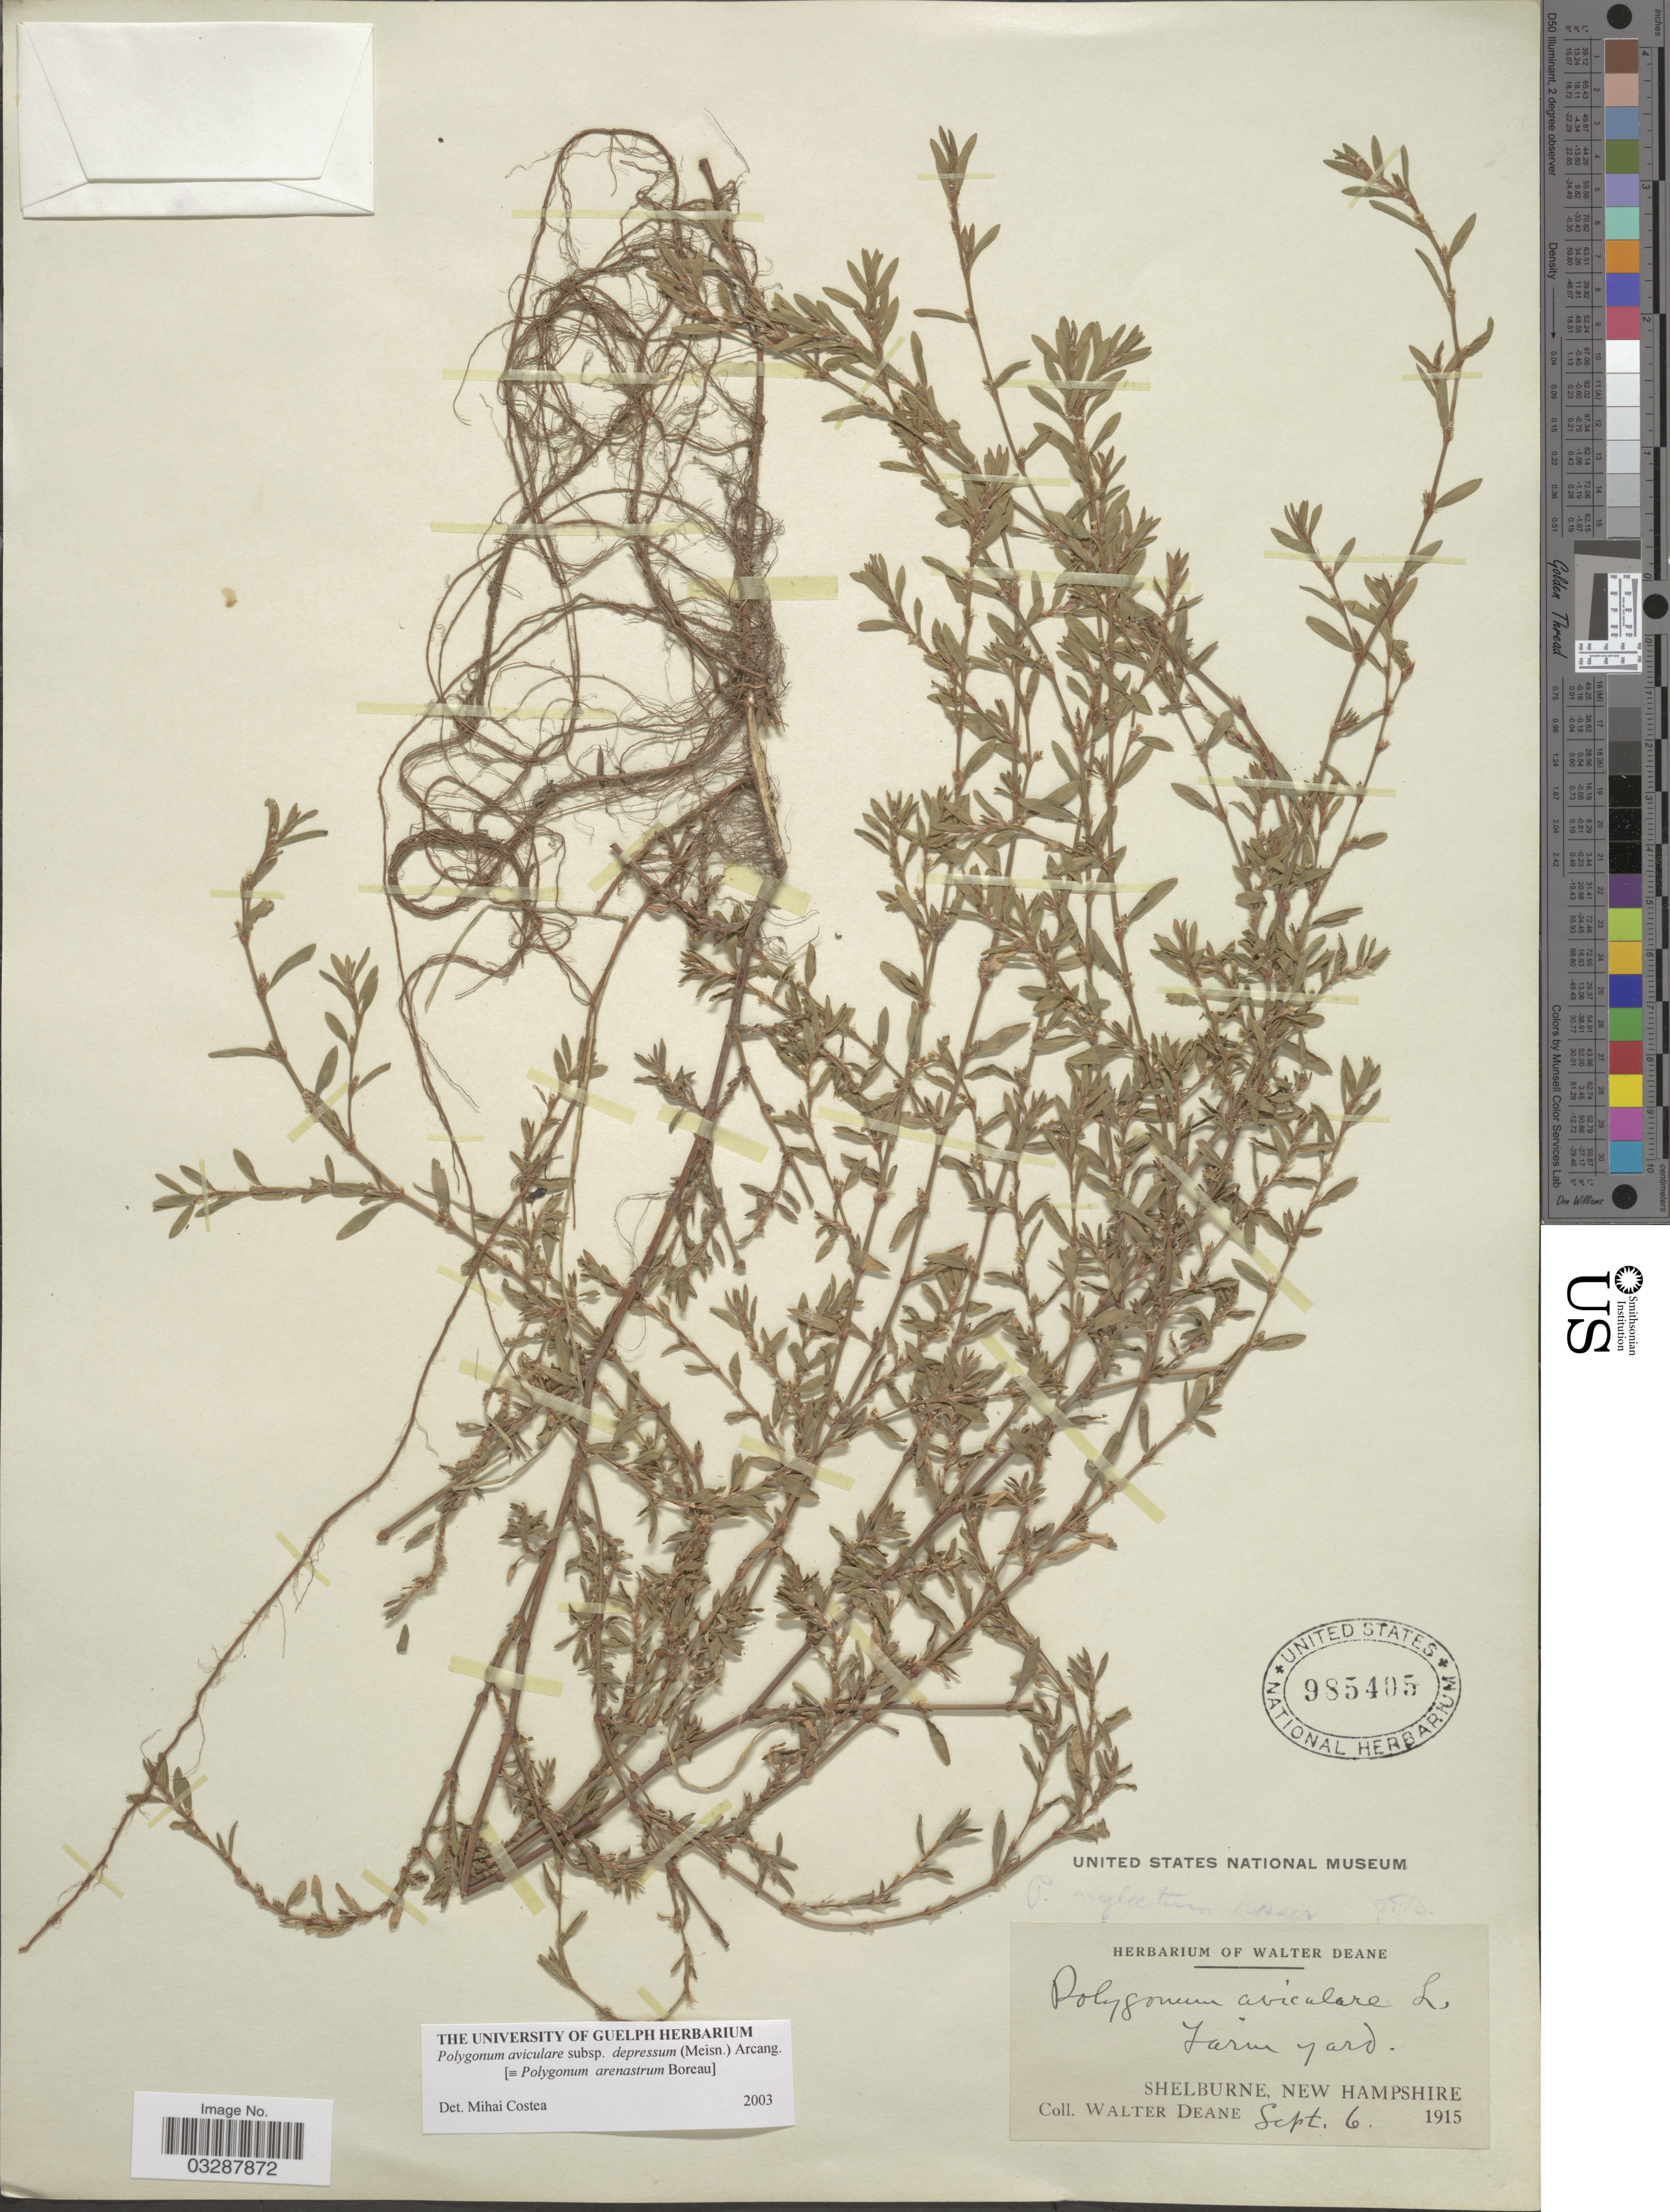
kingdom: Plantae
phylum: Tracheophyta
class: Magnoliopsida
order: Caryophyllales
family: Polygonaceae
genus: Polygonum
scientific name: Polygonum aviculare subsp. depressum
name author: (Meisn.) Arcang.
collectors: W. Deane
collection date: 1915-09-06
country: United States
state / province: New Hampshire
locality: Farm Yard, Shelburne.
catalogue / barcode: US 985405